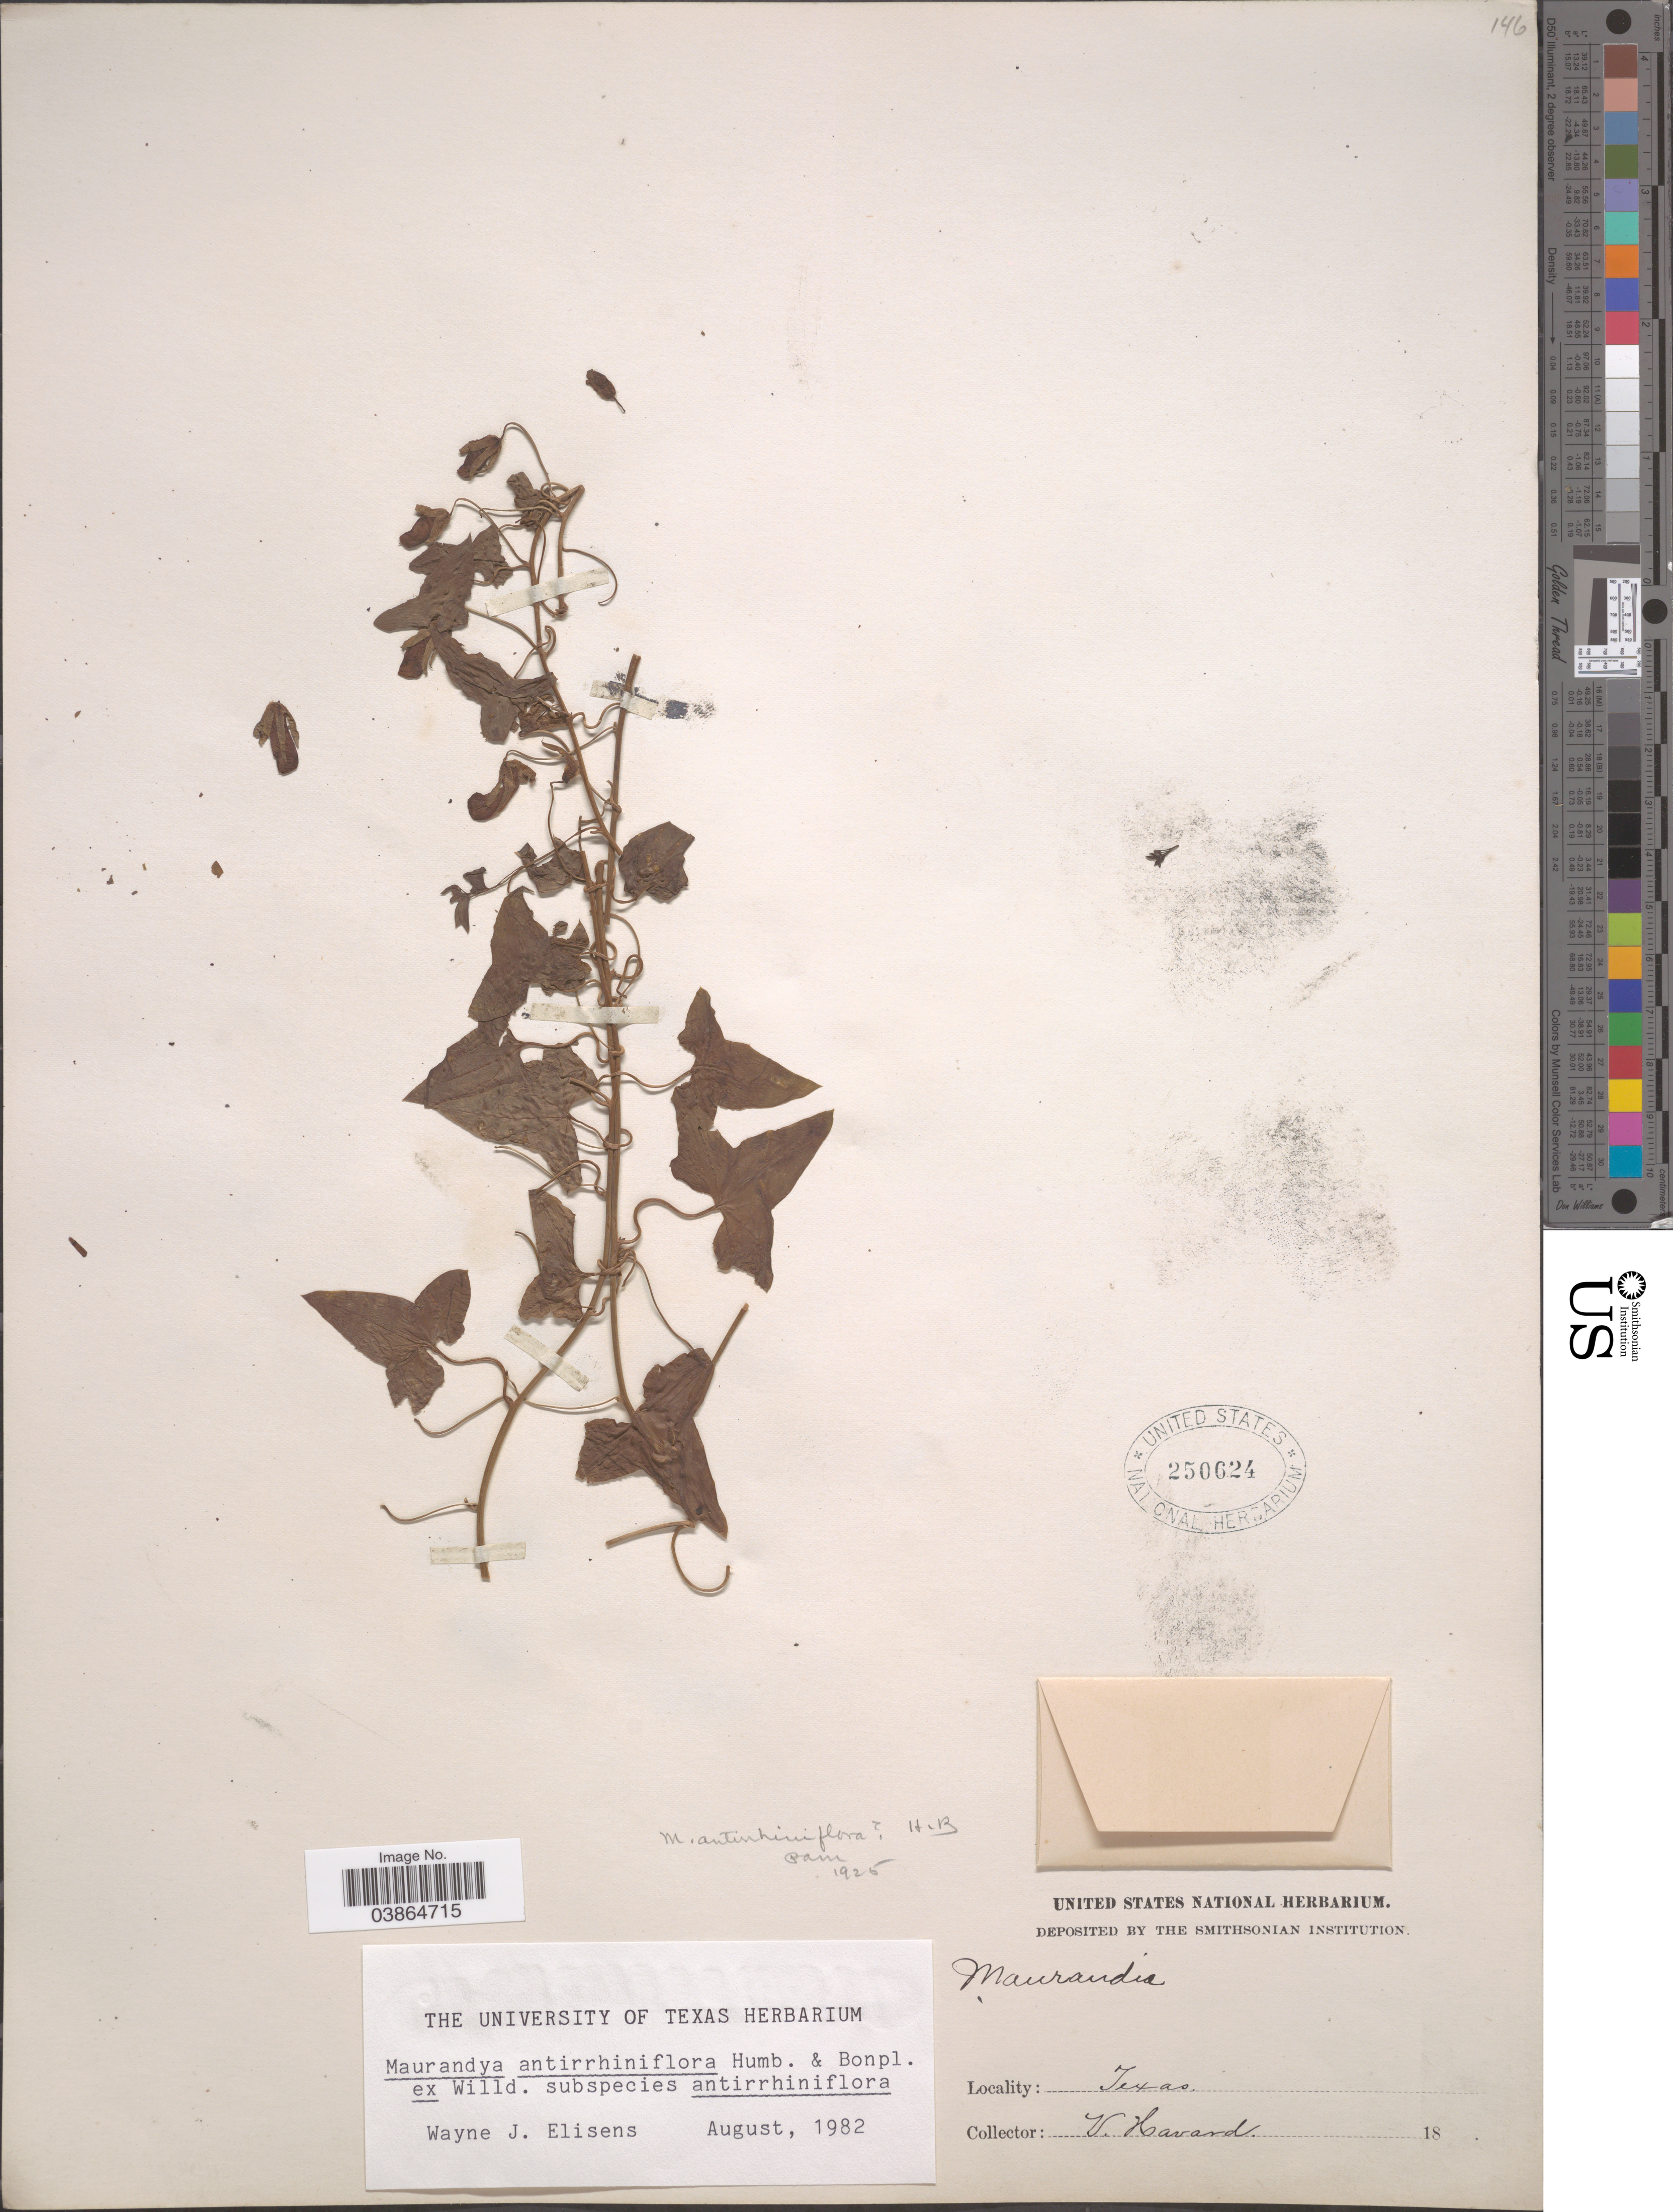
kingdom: Plantae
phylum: Tracheophyta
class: Magnoliopsida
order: Lamiales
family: Plantaginaceae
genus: Maurandya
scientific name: Maurandya antirrhiniflora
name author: Humb. & Bonpl. ex Willd.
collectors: V. Havard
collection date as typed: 18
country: United States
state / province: Texas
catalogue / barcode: US 250624